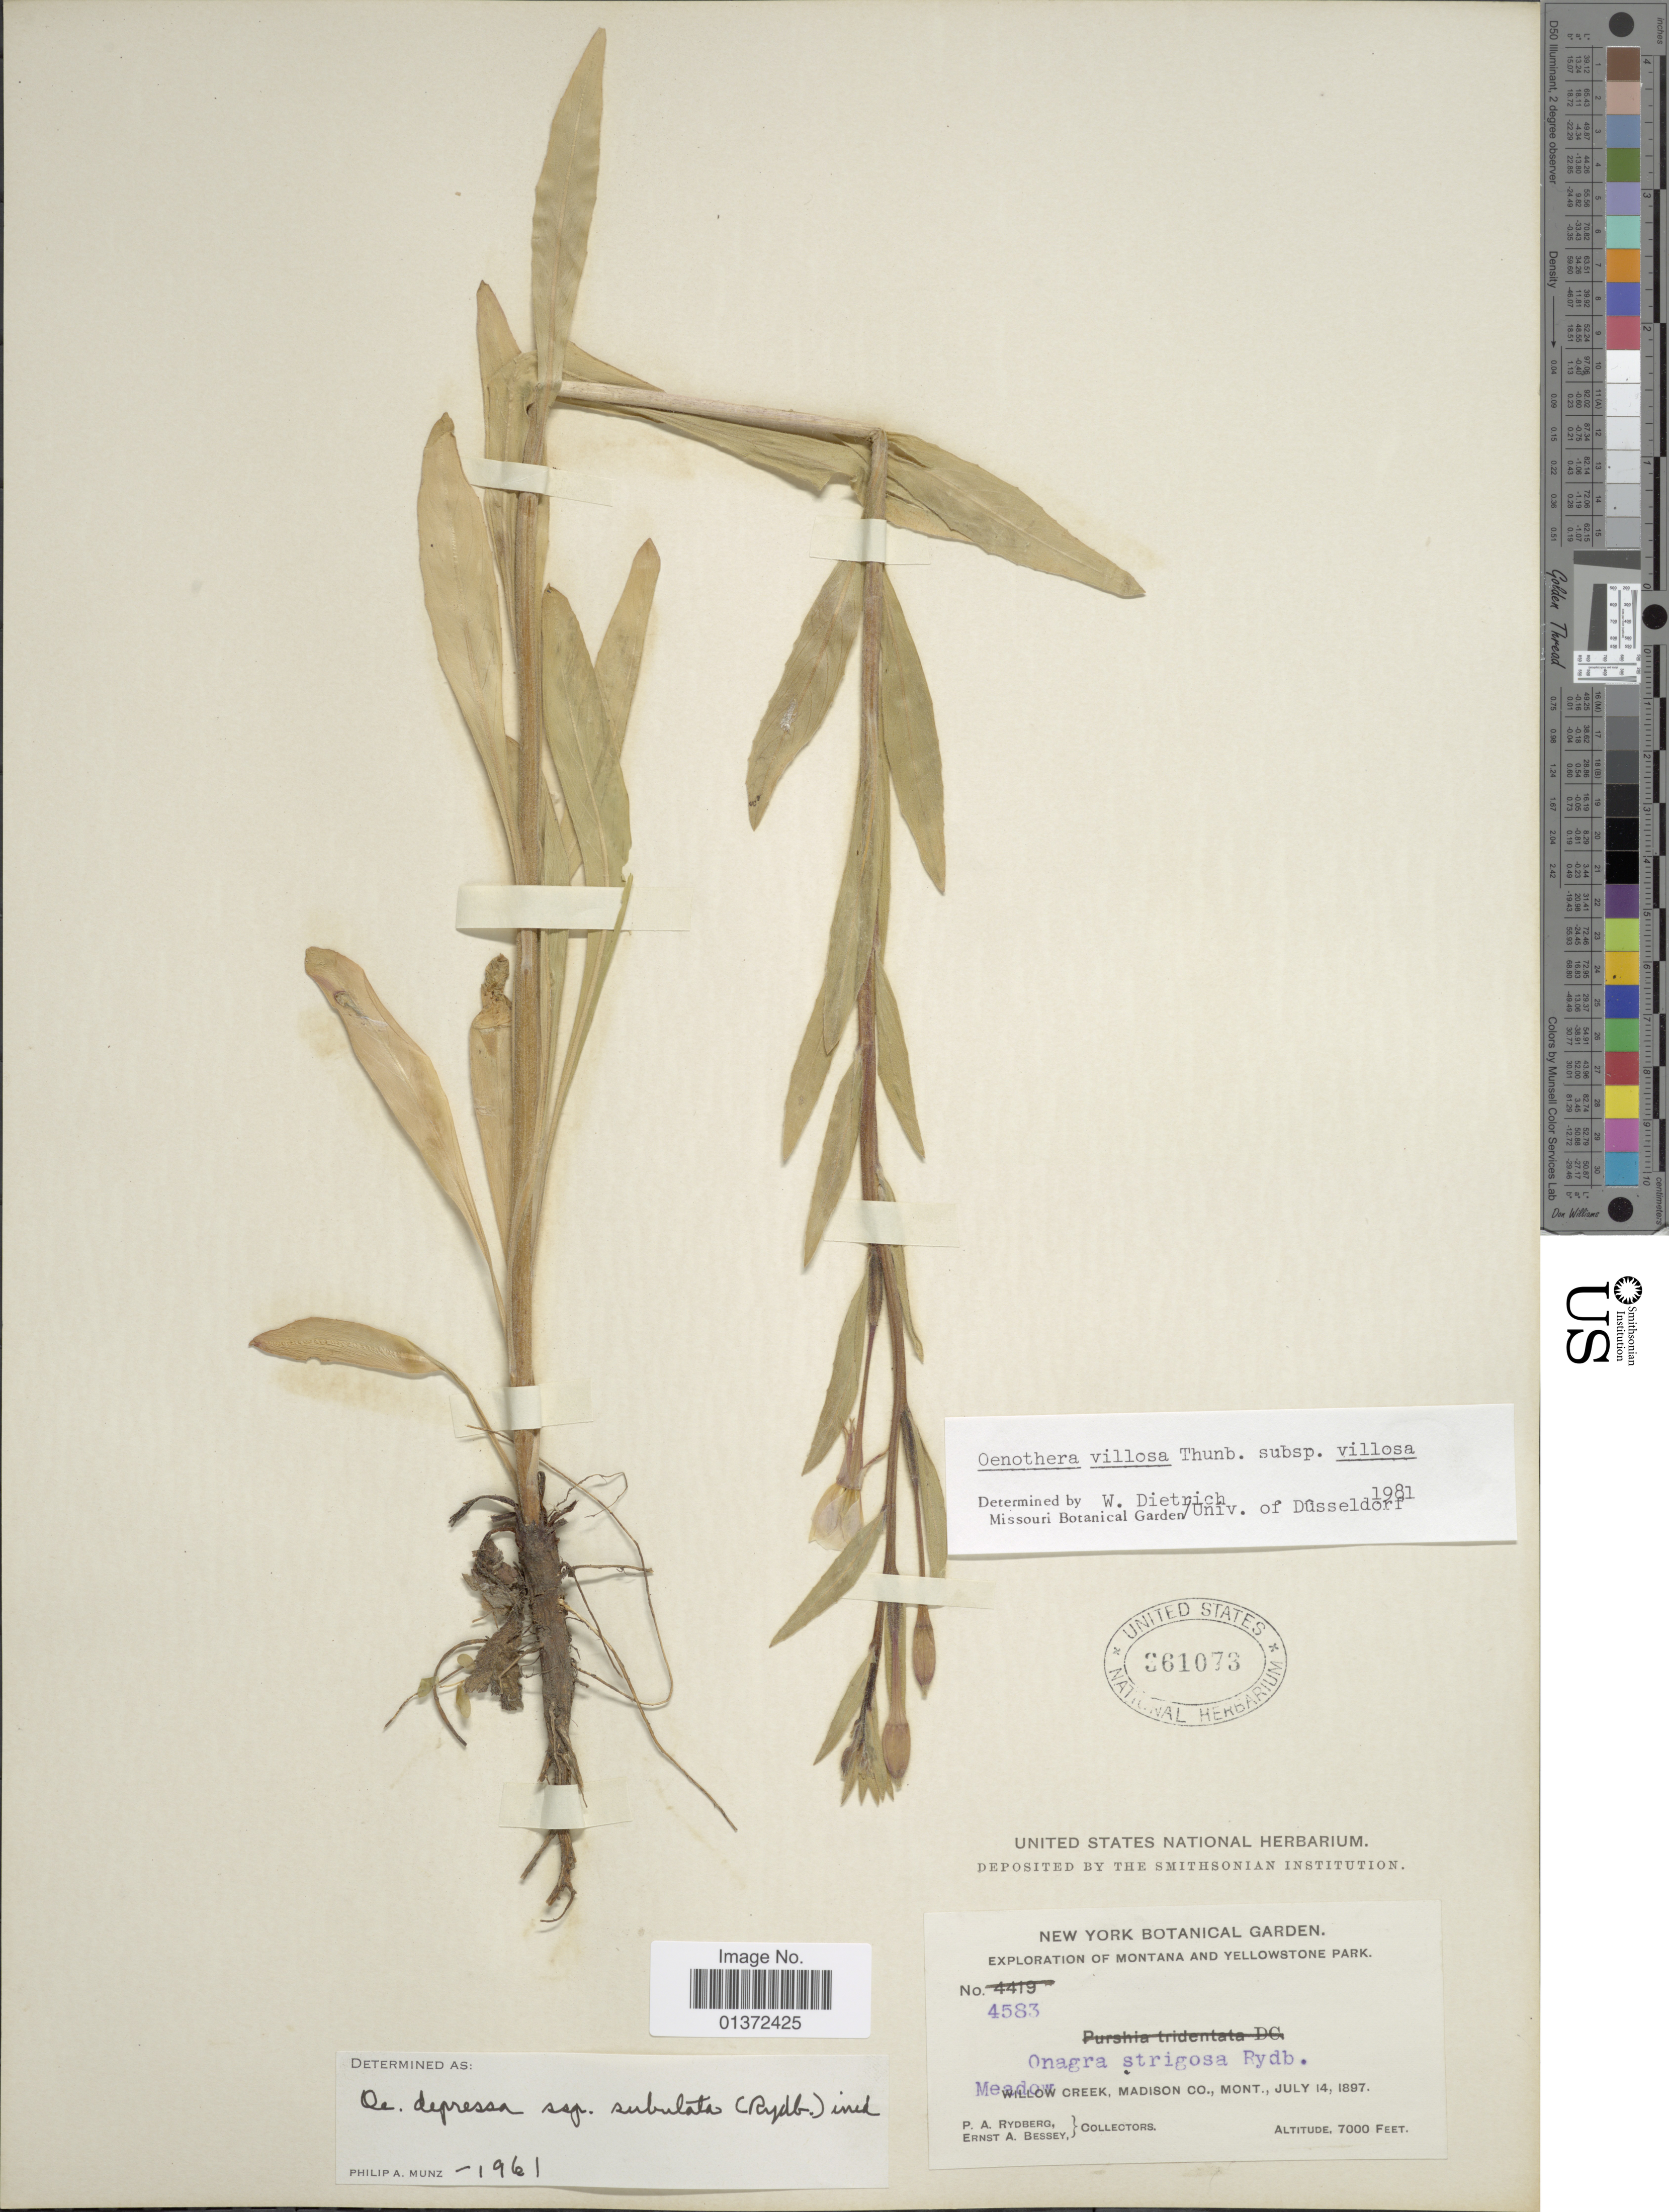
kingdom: Plantae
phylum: Tracheophyta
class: Magnoliopsida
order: Myrtales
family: Onagraceae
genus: Oenothera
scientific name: Oenothera villosa subsp. villosa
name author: Thunb.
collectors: P. A. Rydberg & E. A. Bessey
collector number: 4583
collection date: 1897-07-14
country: United States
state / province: Montana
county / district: Madison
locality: Yellowstone Park, Willow Creek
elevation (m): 2134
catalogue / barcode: US 361073